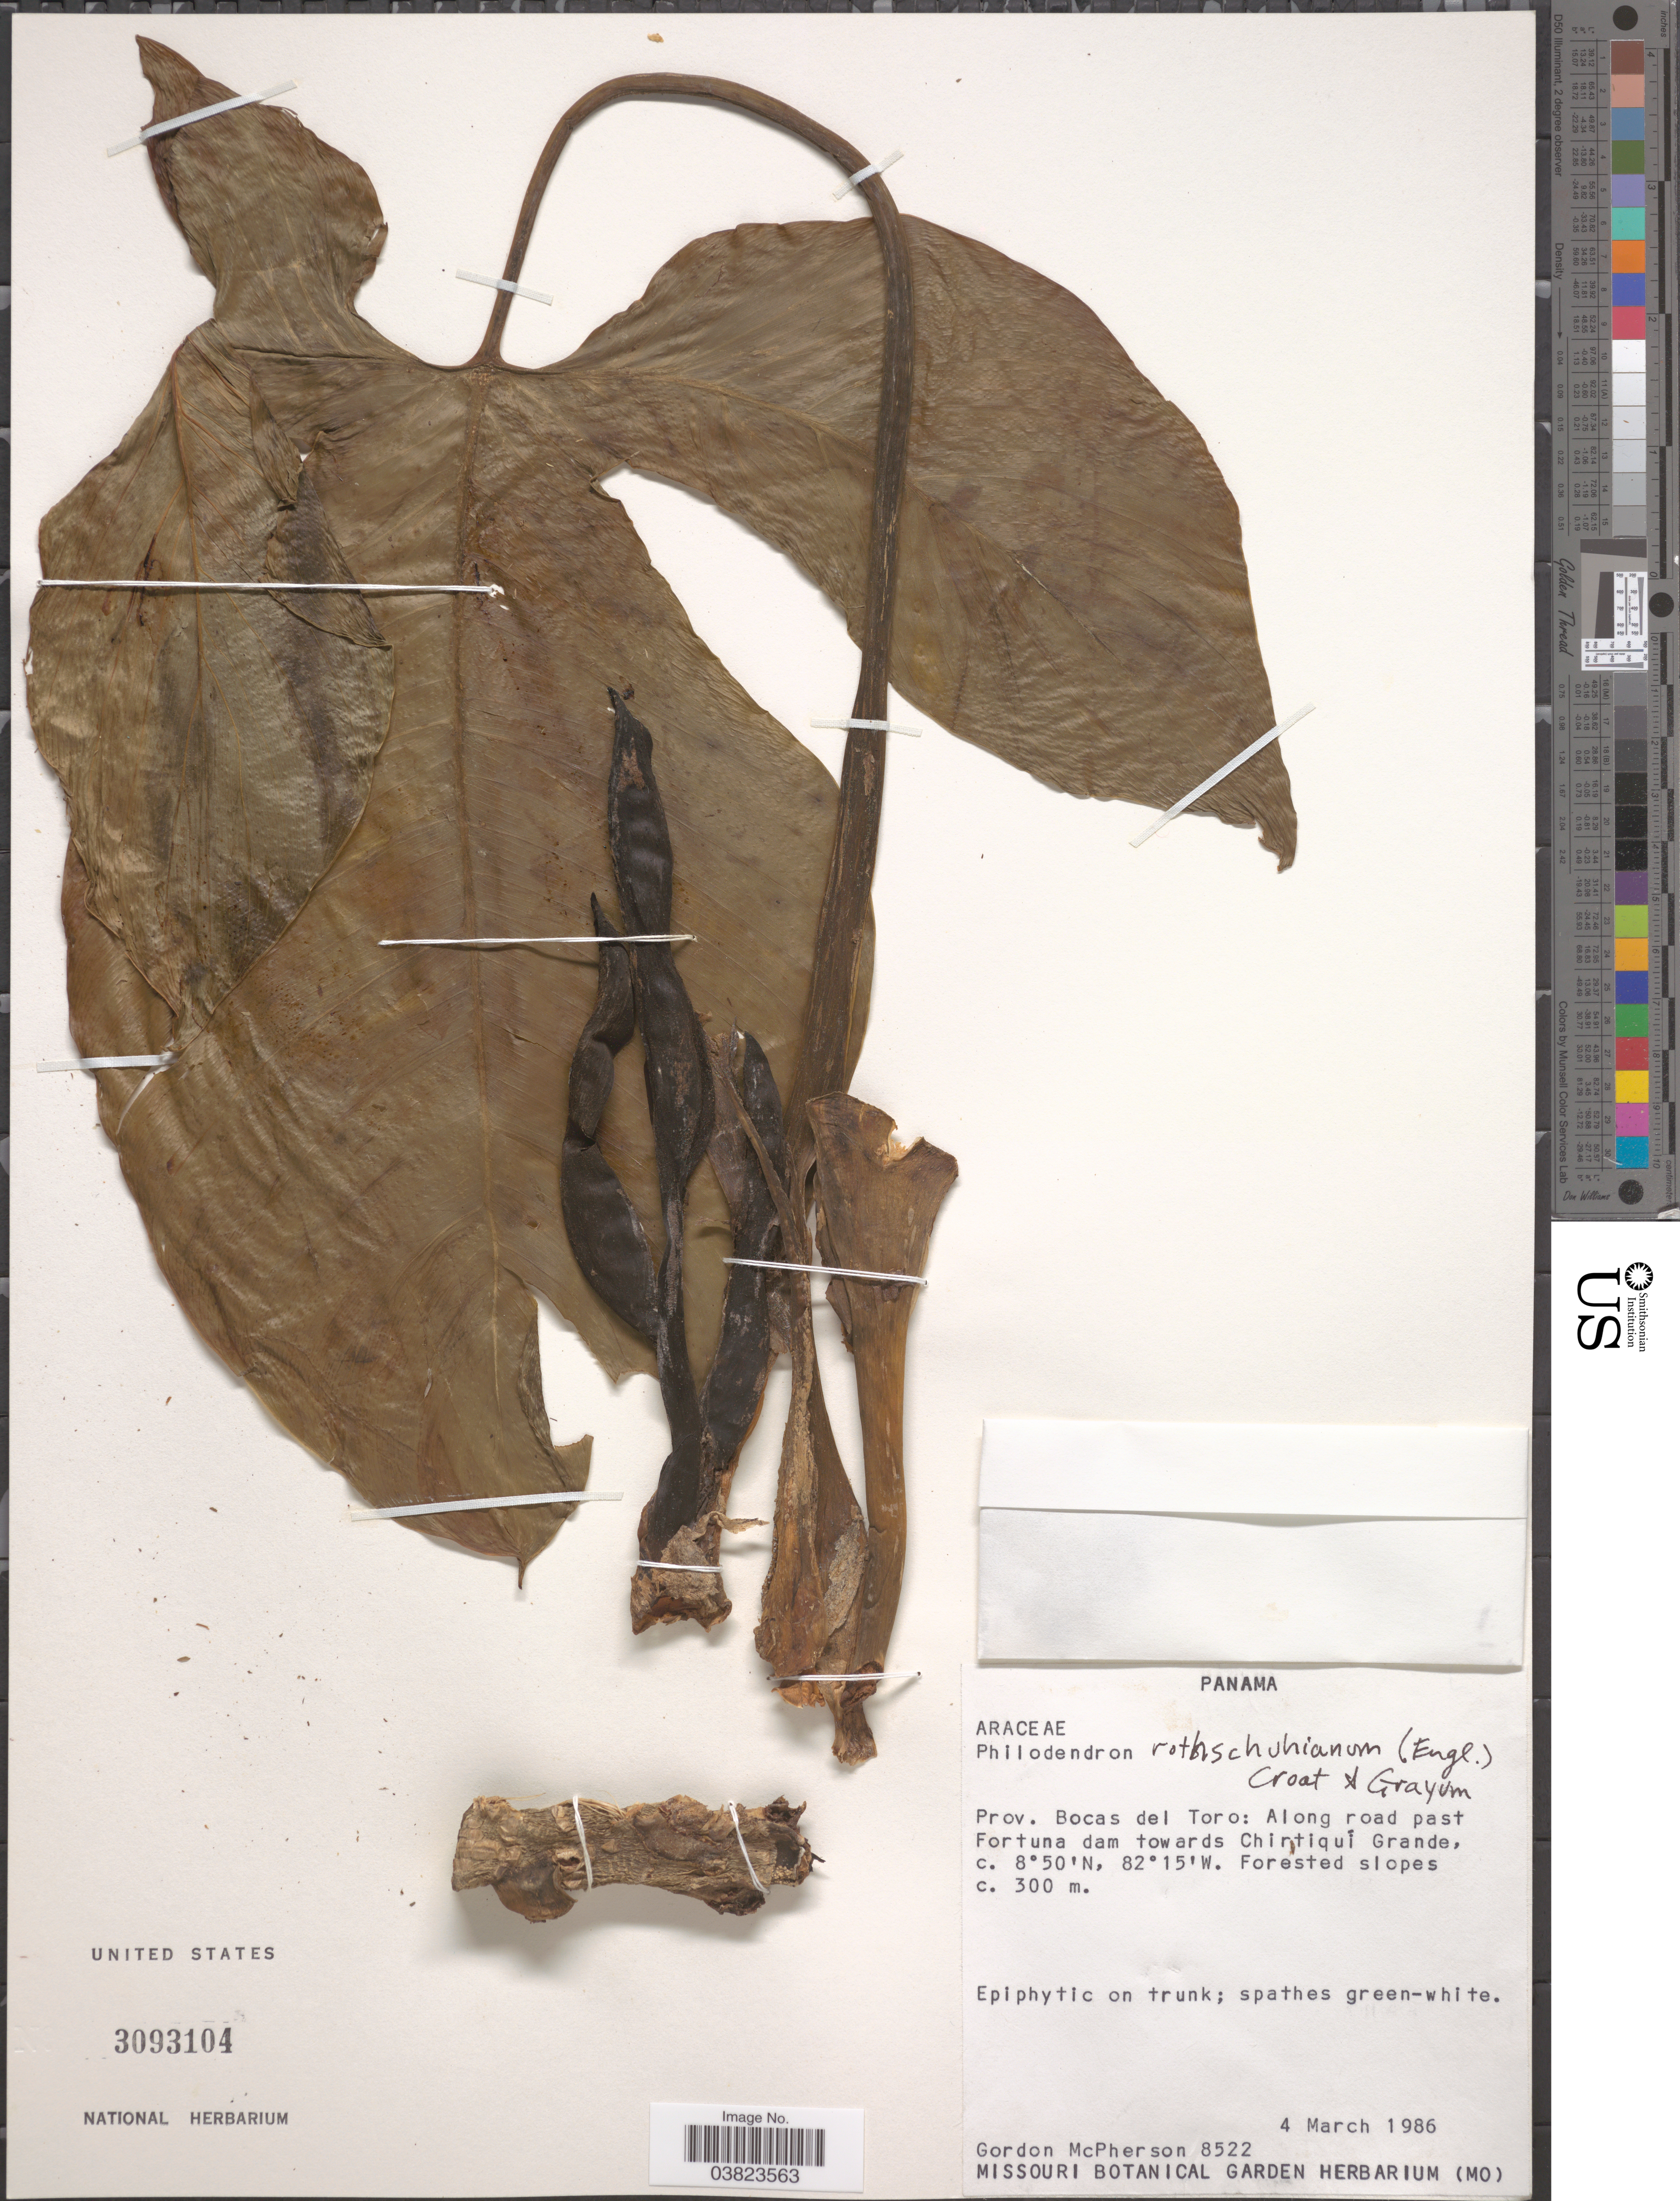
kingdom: Plantae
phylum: Tracheophyta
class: Liliopsida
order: Alismatales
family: Araceae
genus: Philodendron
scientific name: Philodendron rothschuhianum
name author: (Engl.) Croat & Grayum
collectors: G. D. McPherson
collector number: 8522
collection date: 1986-03-04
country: Panama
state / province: Bocas del Toro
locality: Along road past Fortuna dam towards Chiritiqui Grande.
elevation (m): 300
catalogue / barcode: US 3093104